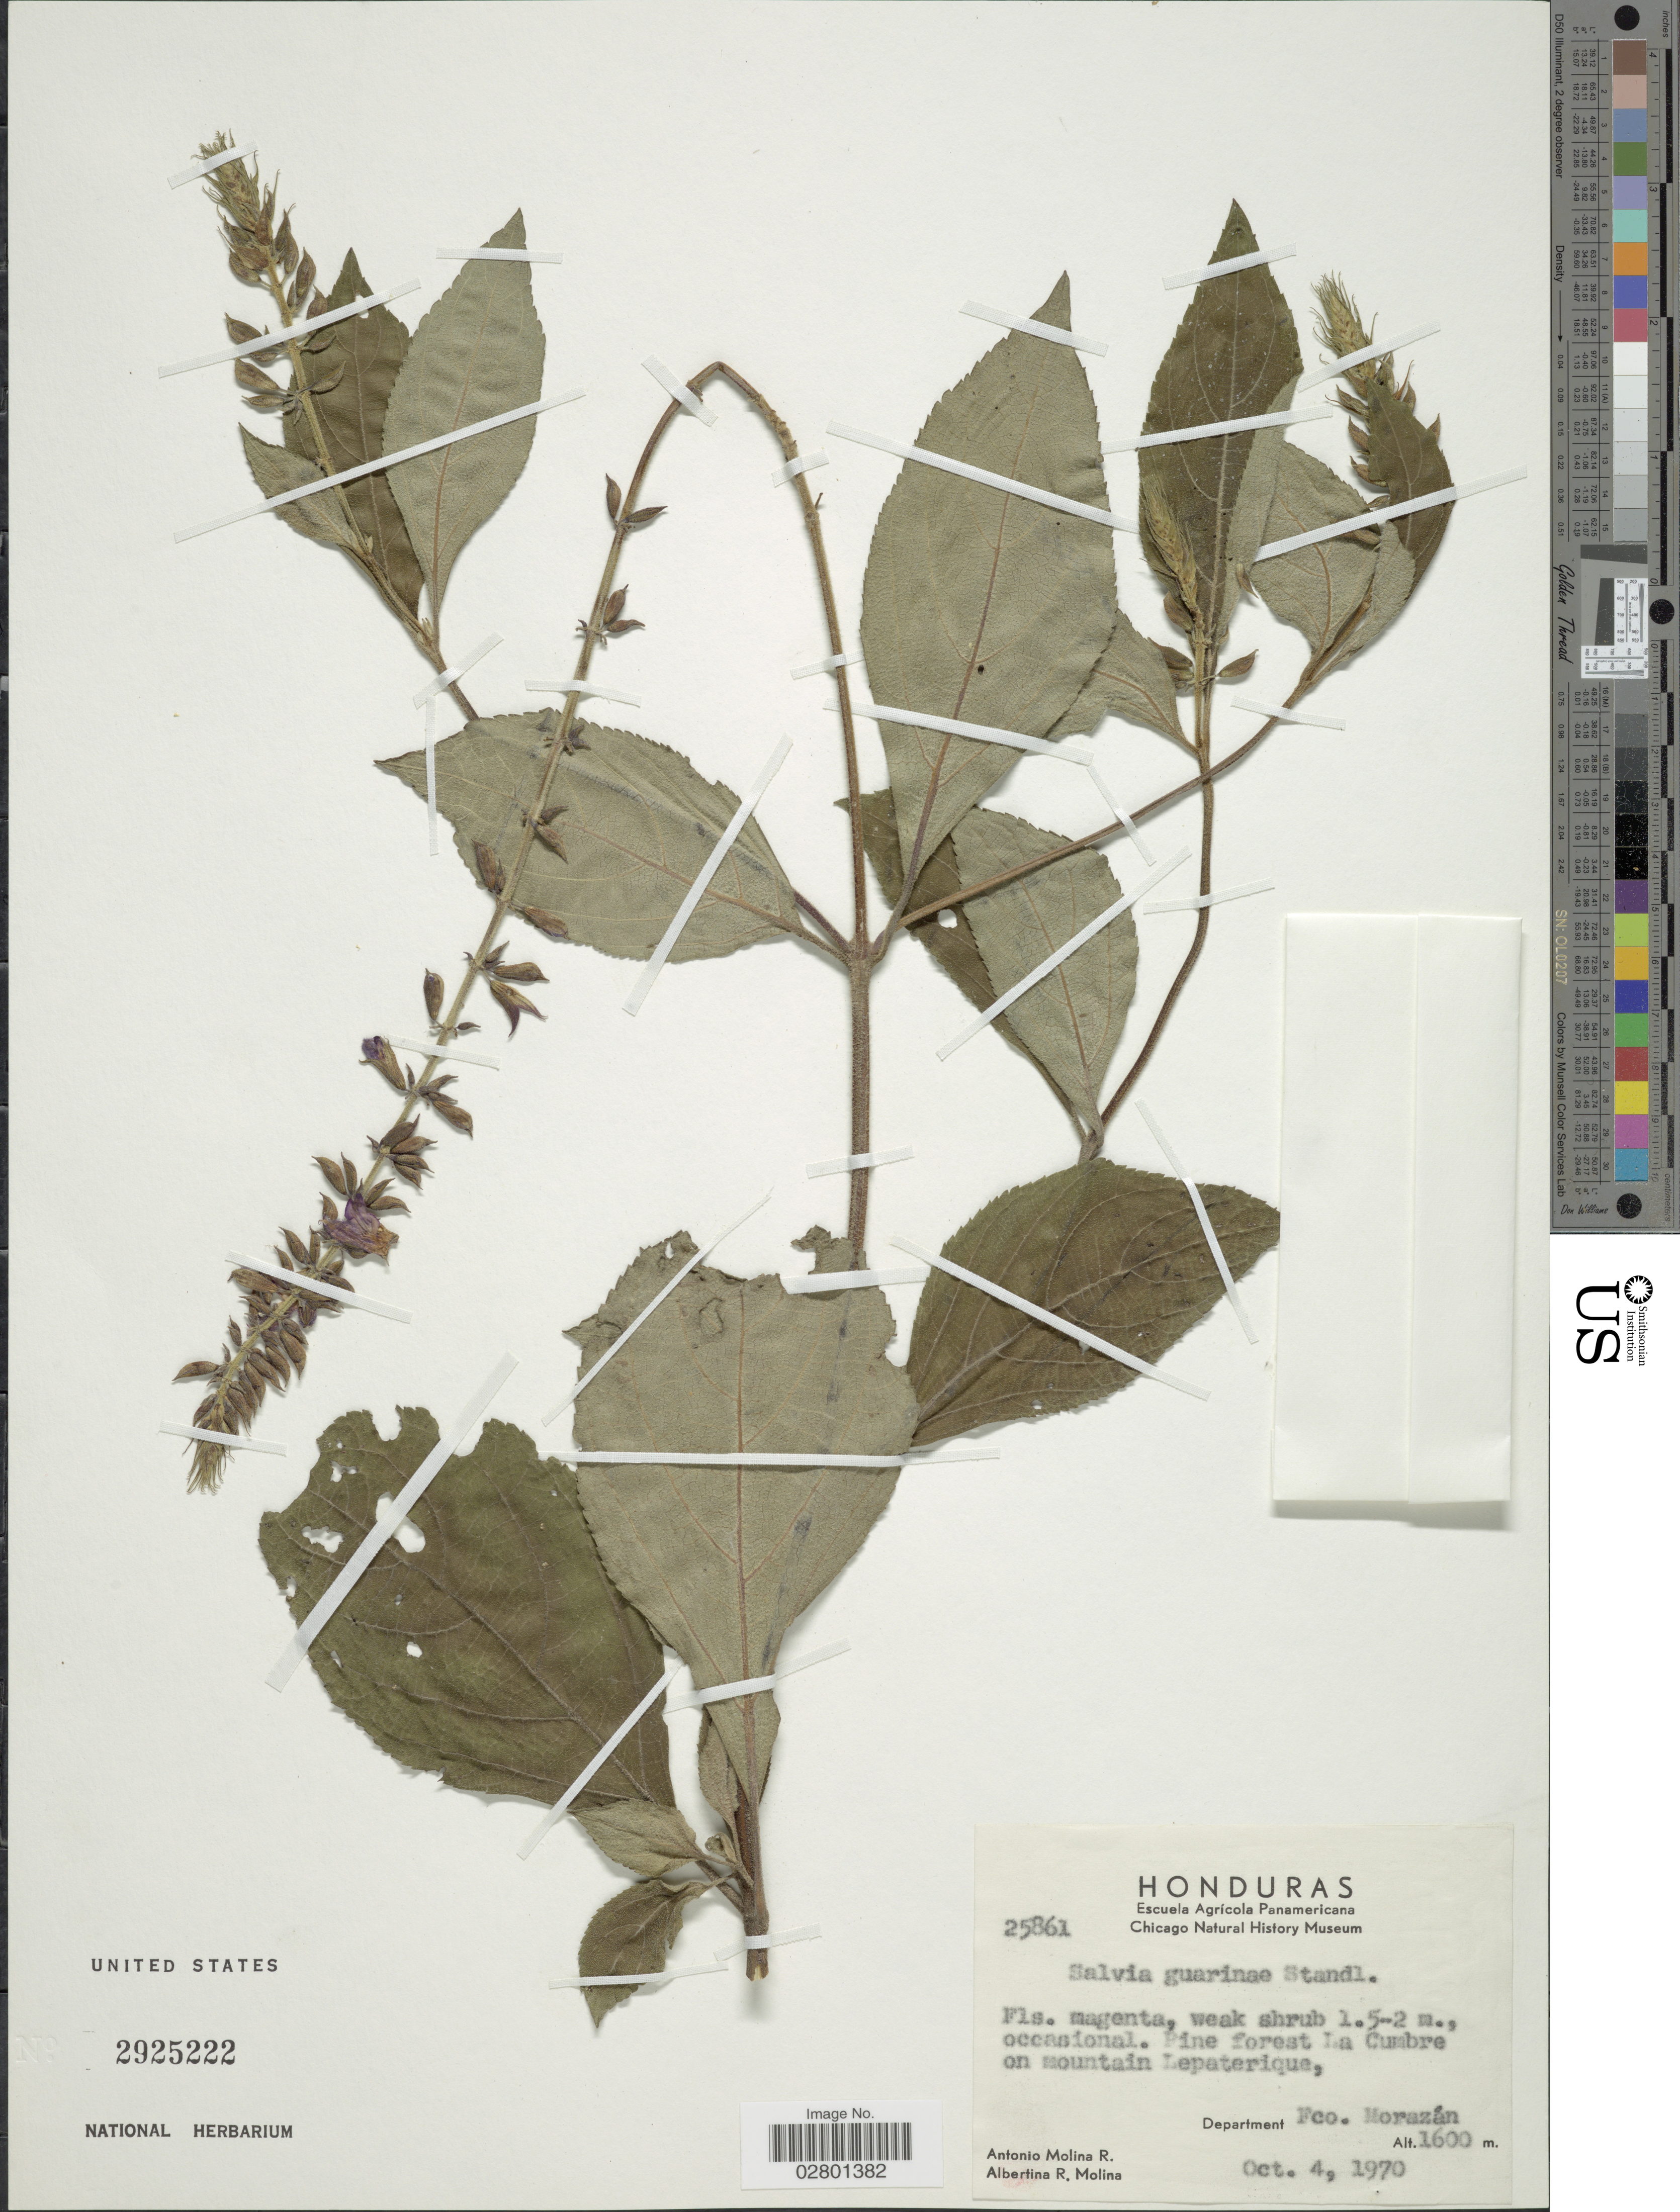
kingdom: Plantae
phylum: Tracheophyta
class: Magnoliopsida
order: Lamiales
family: Lamiaceae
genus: Salvia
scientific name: Salvia guarinae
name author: Standl.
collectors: A. Molina R. & A. R. Molina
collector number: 25861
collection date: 1970-10-04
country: Honduras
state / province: Fco. Morazán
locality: Pine forest La Cumbre on mountain Lepaterique, Department Fco. Morazán.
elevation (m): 1600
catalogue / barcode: US 2925222